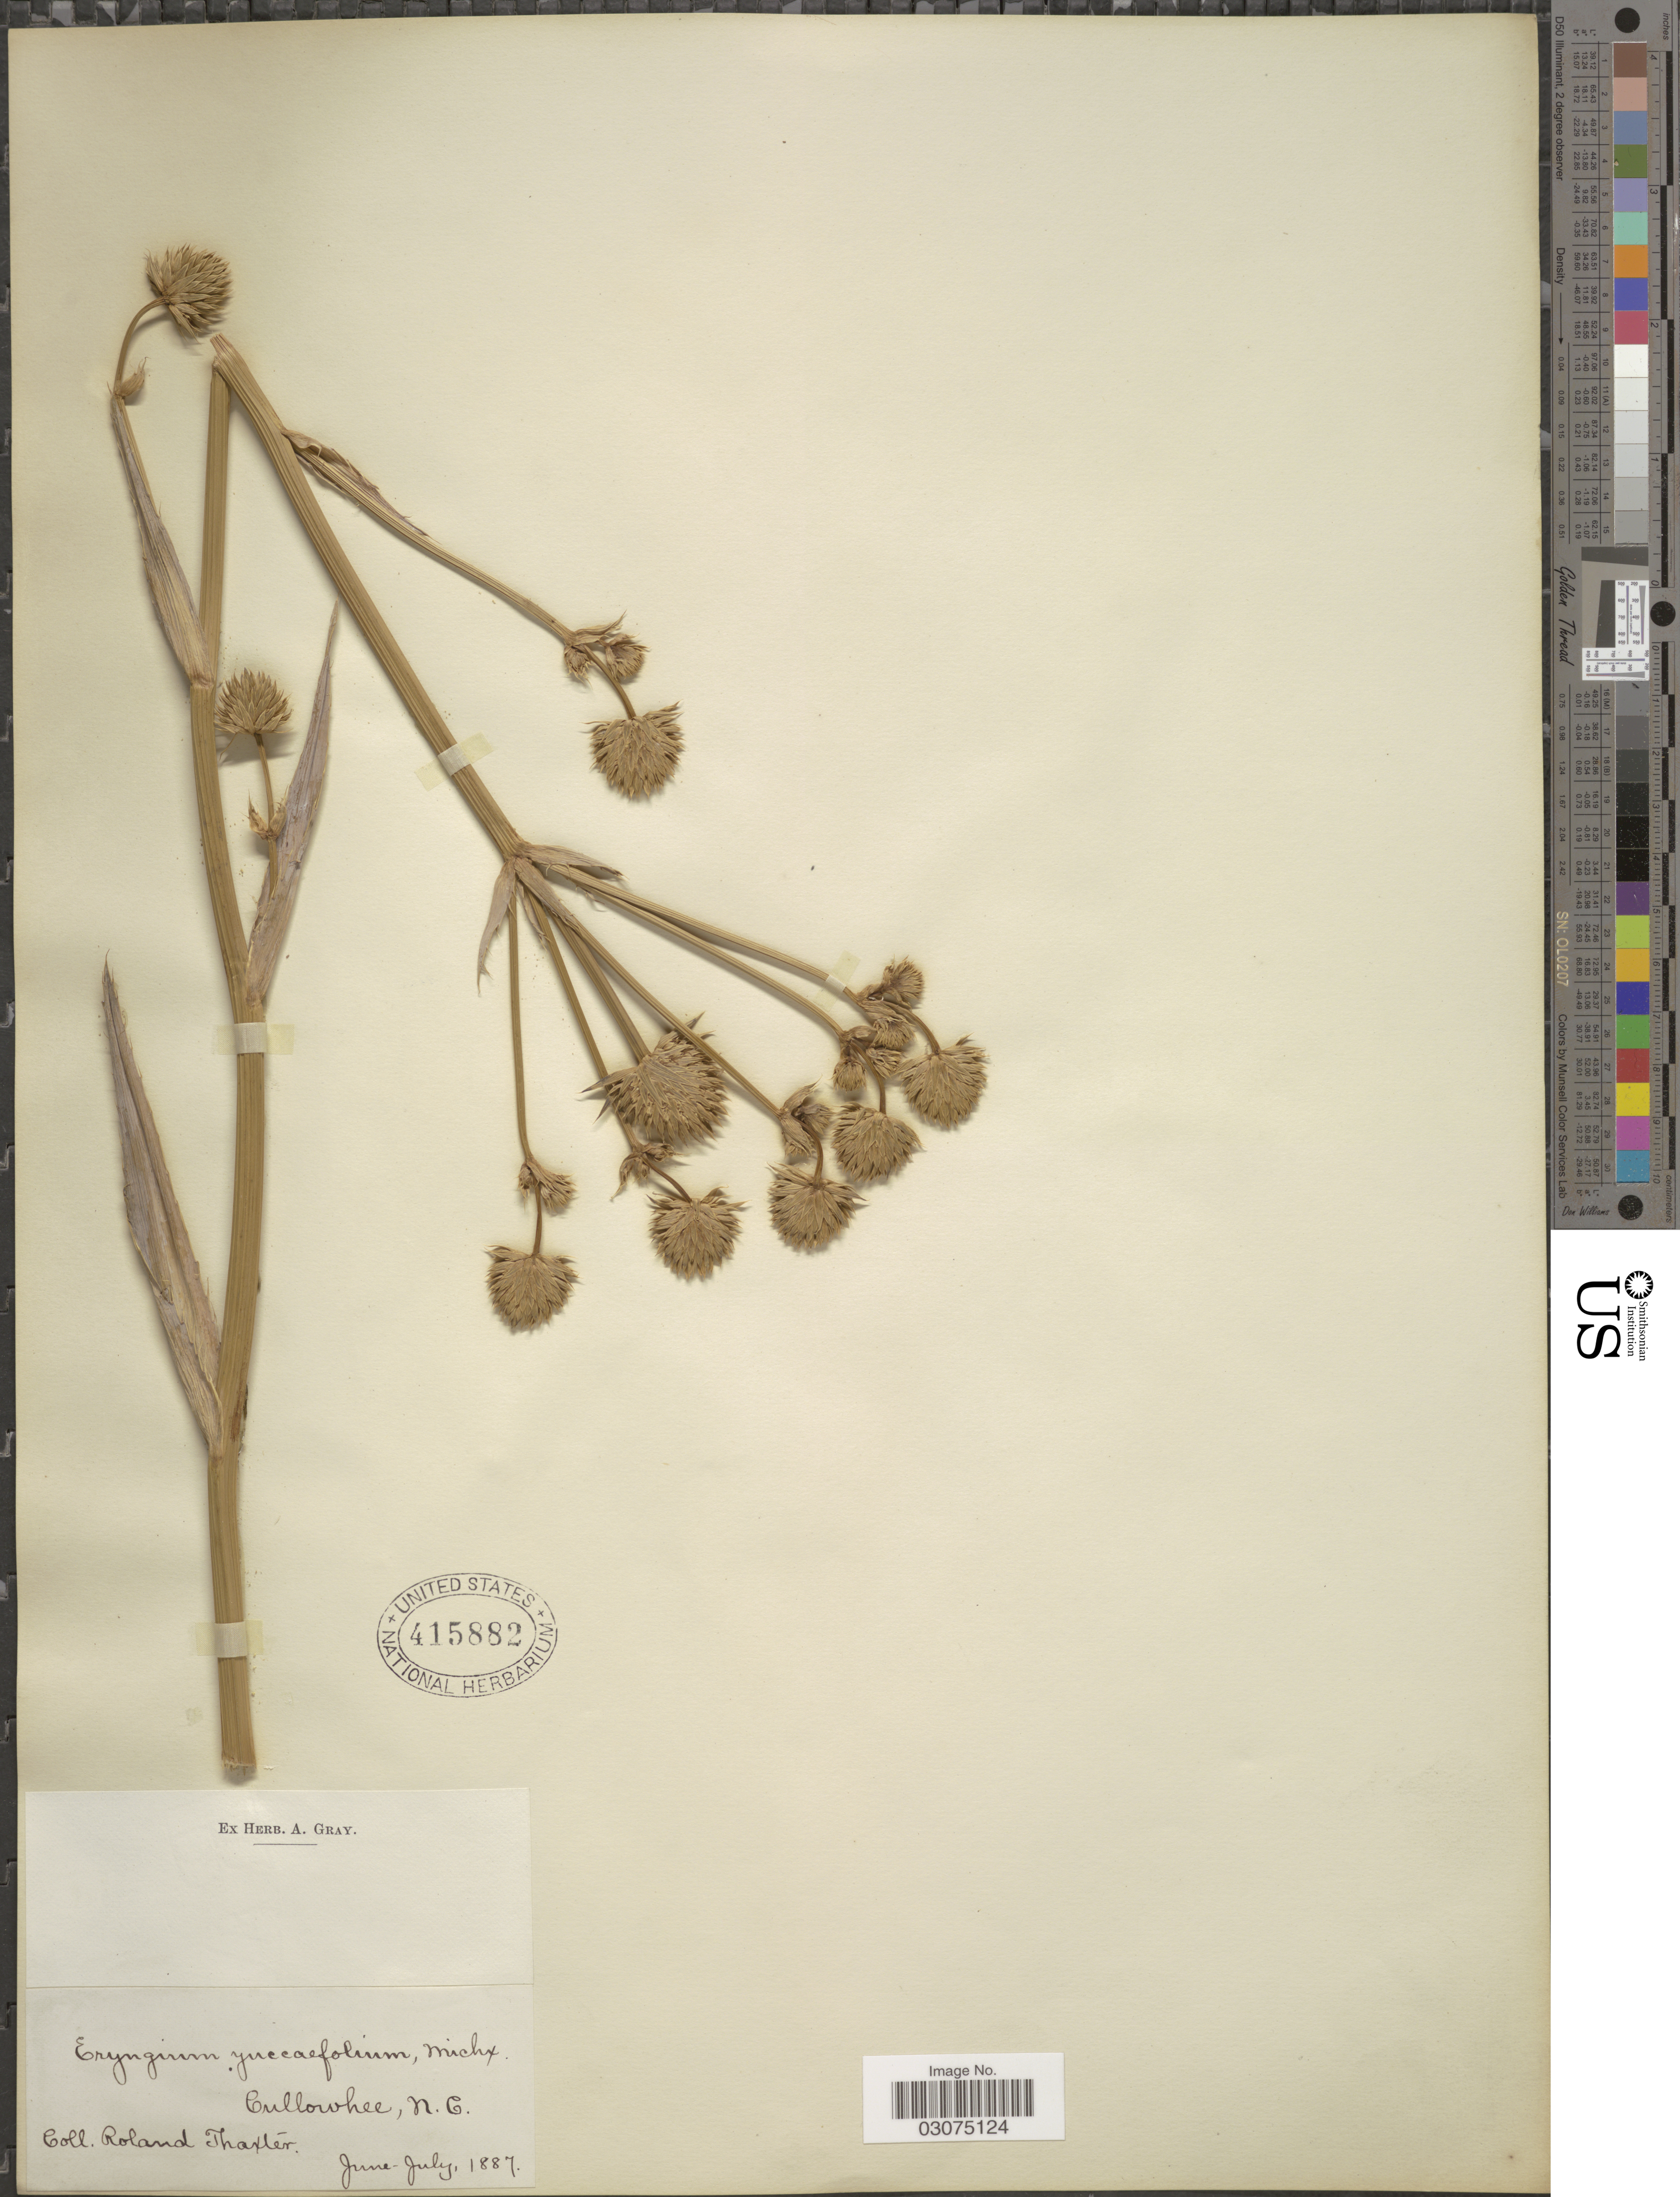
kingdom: Plantae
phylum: Tracheophyta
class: Magnoliopsida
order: Apiales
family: Apiaceae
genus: Eryngium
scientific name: Eryngium yuccifolium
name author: Michx.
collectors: R. Thaxter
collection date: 1887-06/1887-07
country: United States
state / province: North Carolina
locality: Cullowhee.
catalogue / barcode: US 415882